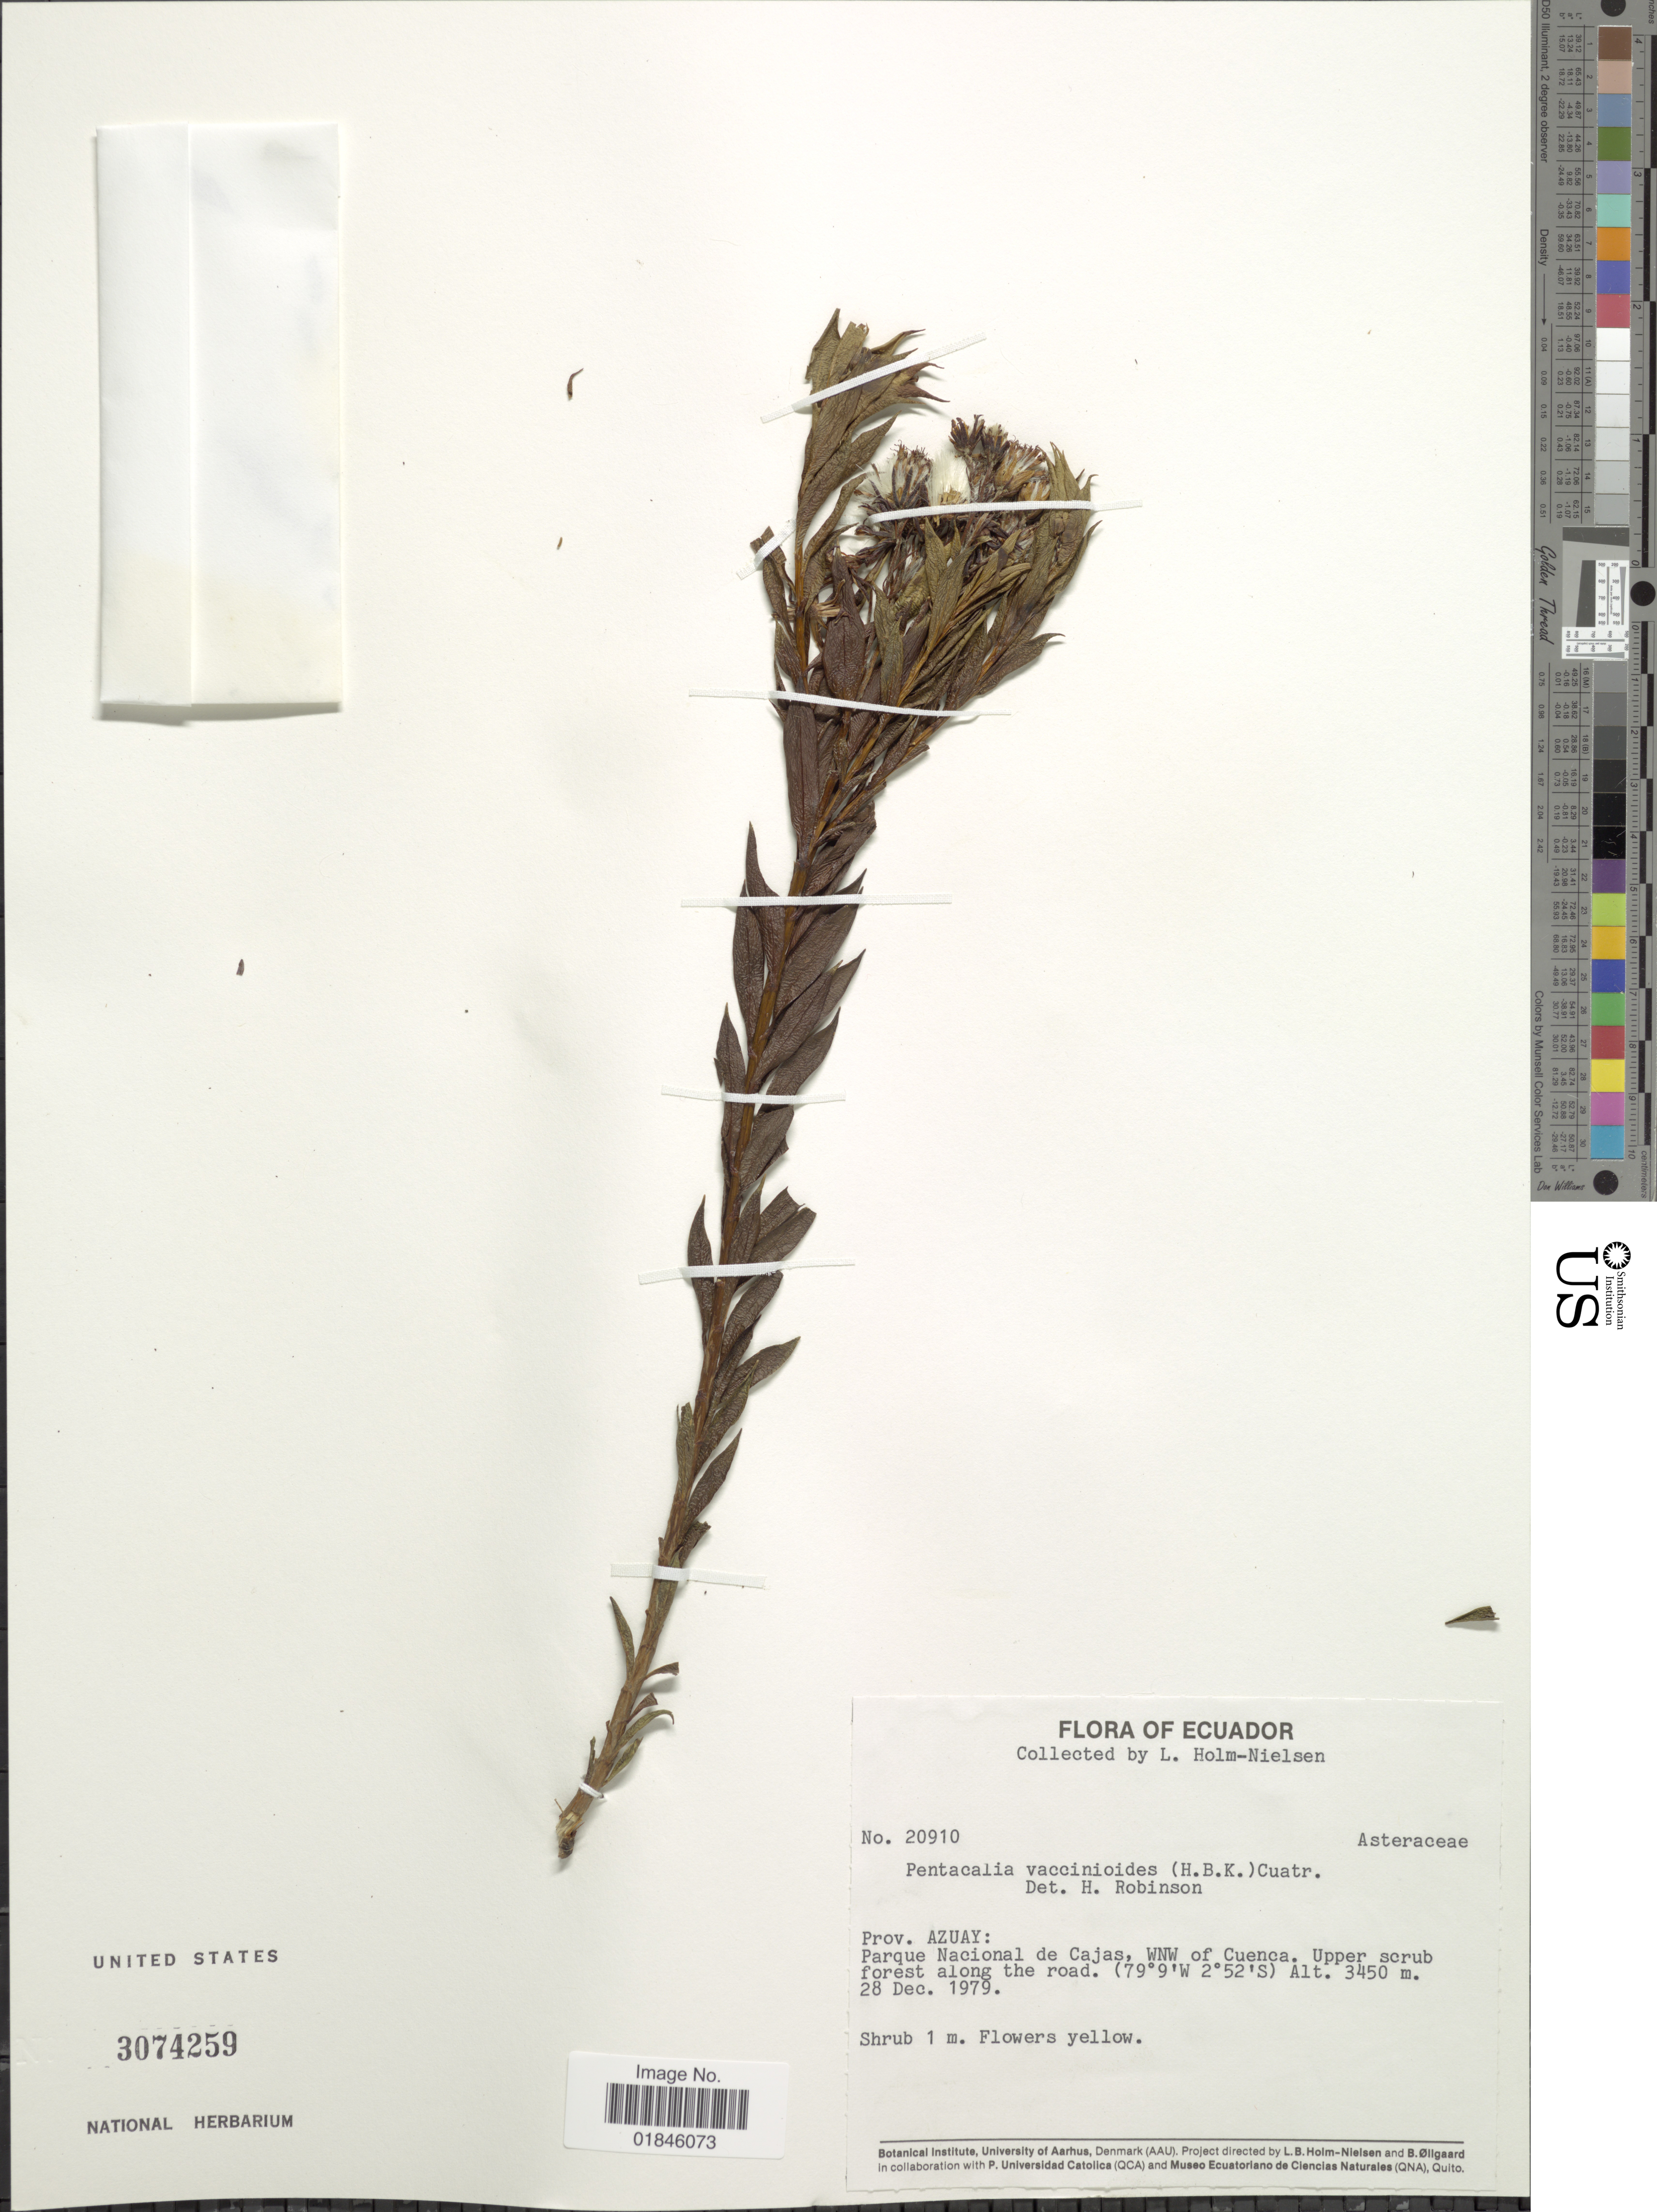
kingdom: Plantae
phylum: Tracheophyta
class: Magnoliopsida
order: Asterales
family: Asteraceae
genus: Pentacalia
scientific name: Pentacalia vaccinioides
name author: (Kunth) Cuatrec.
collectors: L. B. Holm-Nielsen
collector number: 20910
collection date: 1979-12-28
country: Ecuador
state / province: Azuay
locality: Prov. Azuay: Parque Nacional de Cajas, WNW of Cuenca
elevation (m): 3450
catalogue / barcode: US 3074259